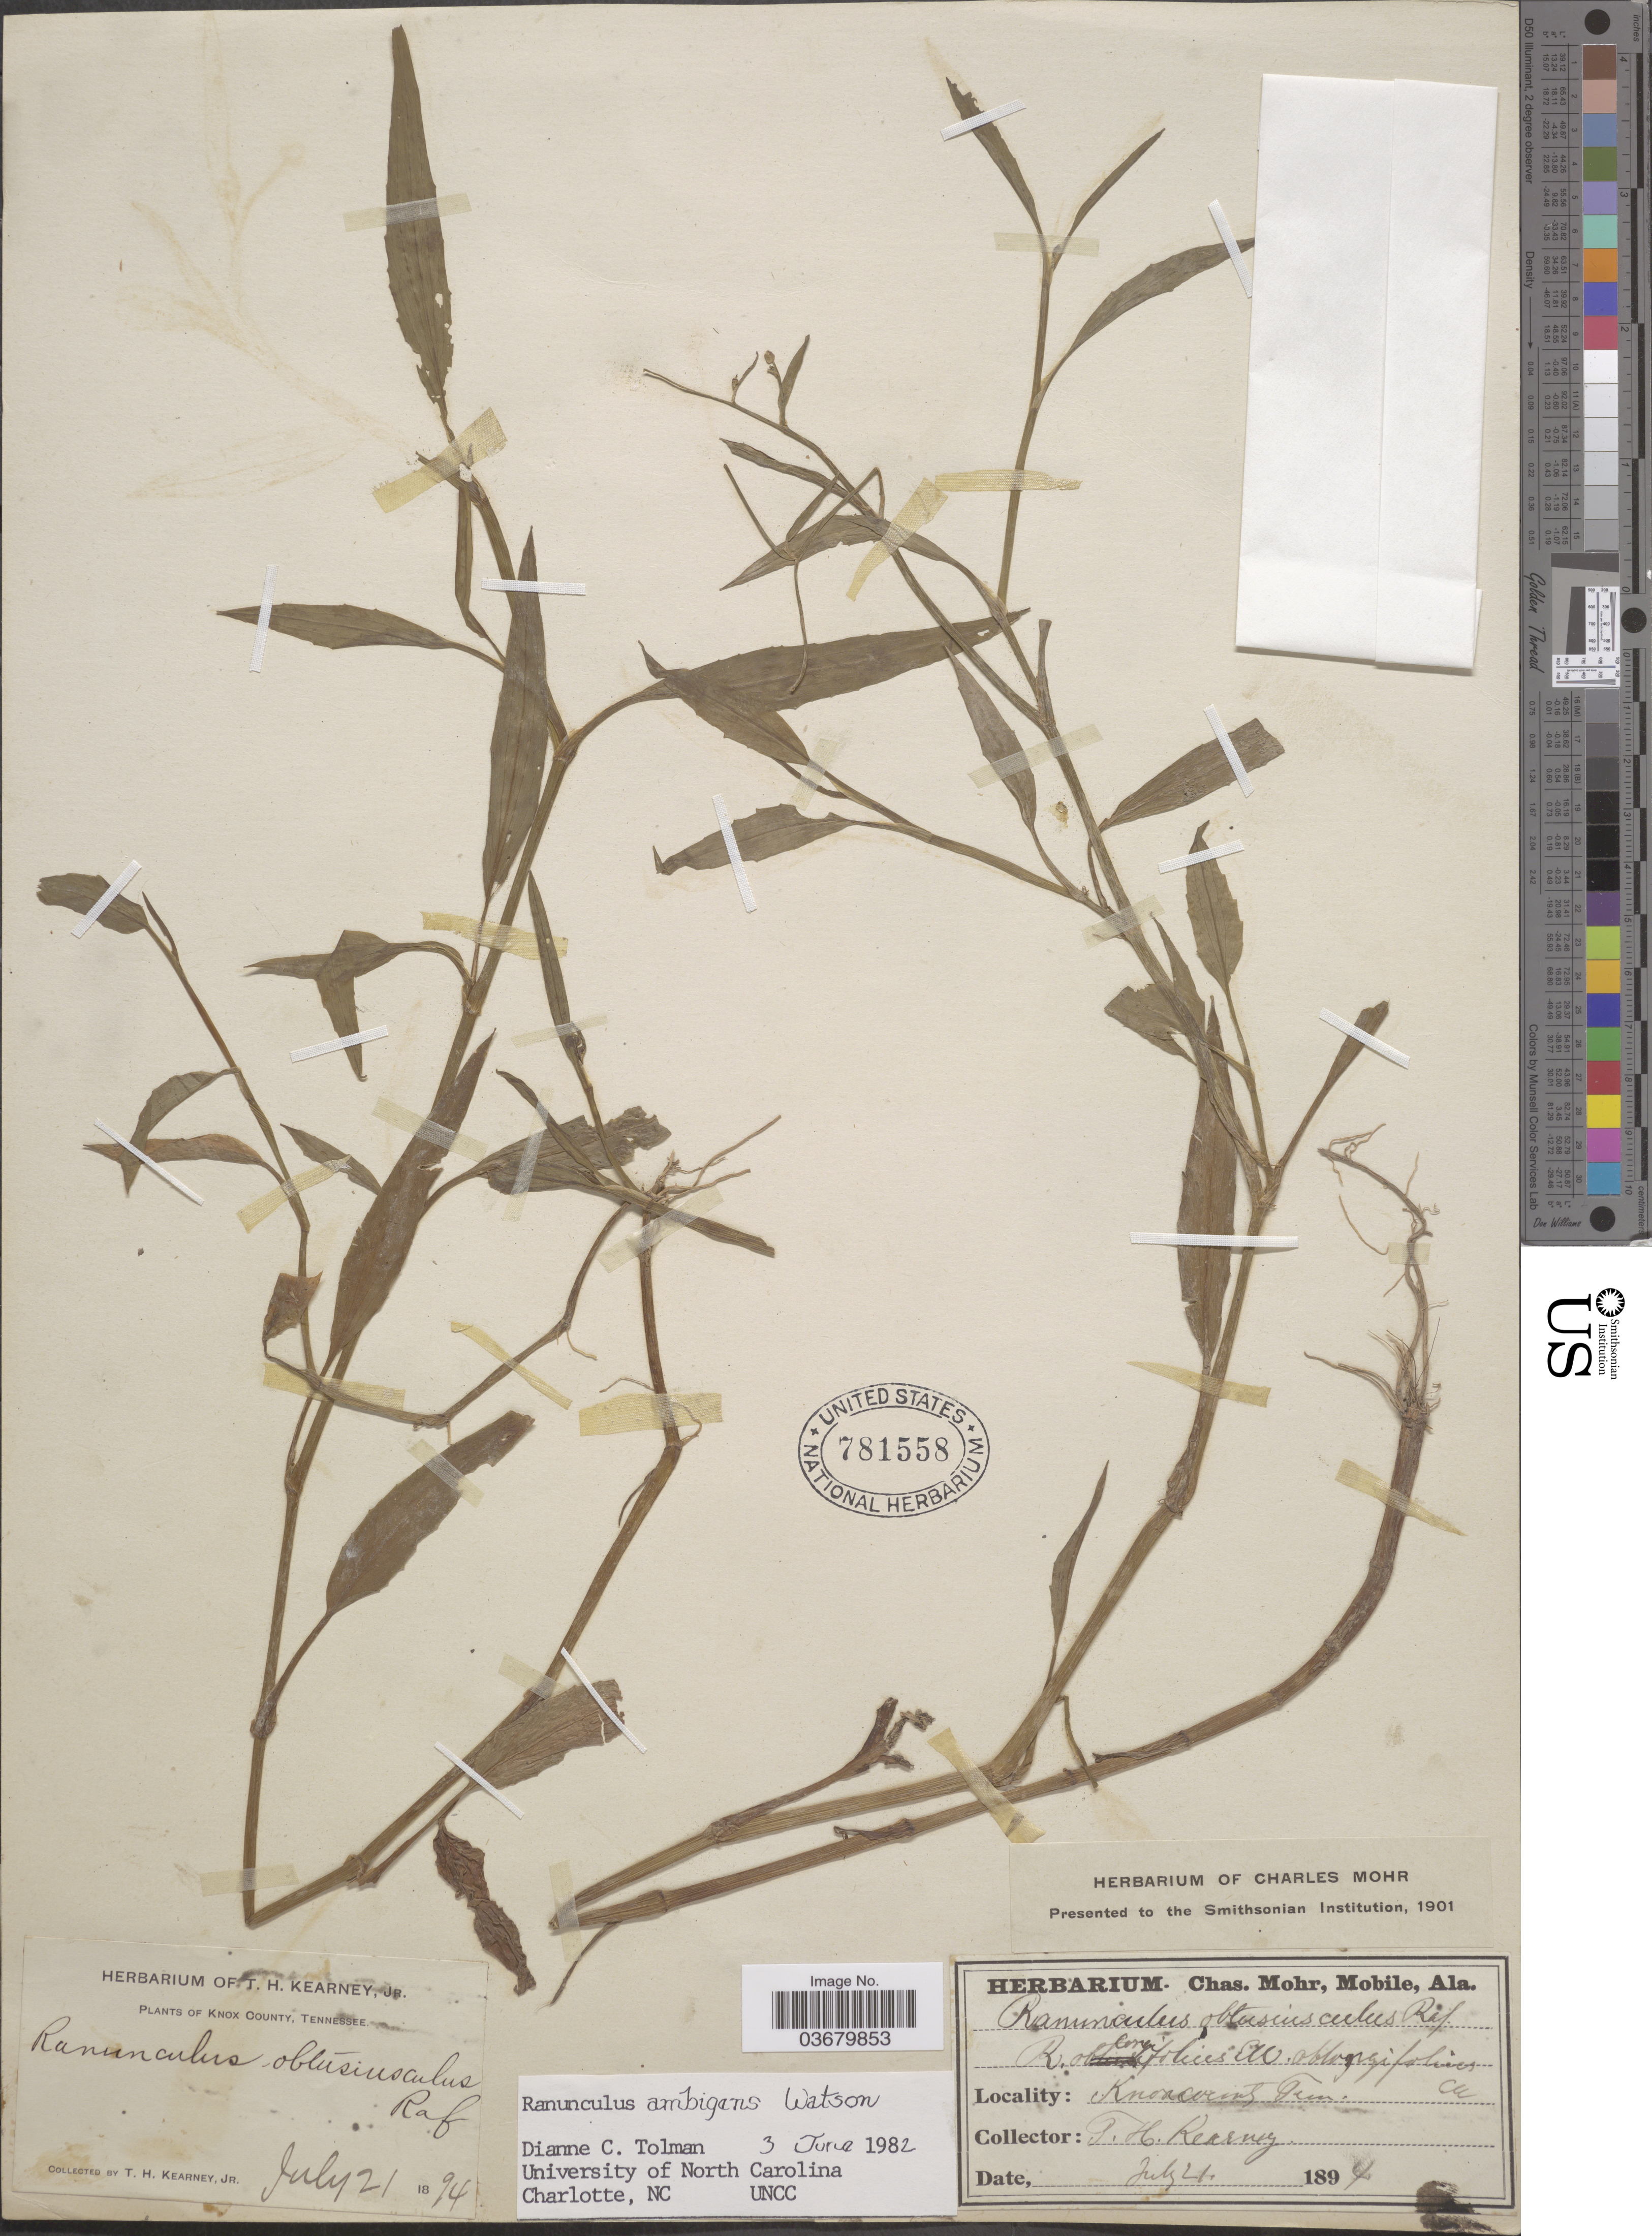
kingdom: Plantae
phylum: Tracheophyta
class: Magnoliopsida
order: Ranunculales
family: Ranunculaceae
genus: Ranunculus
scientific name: Ranunculus ambigens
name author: S. Watson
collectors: T. H. Kearney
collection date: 1894-07-21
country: United States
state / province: Tennessee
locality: Knox County.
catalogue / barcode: US 781558